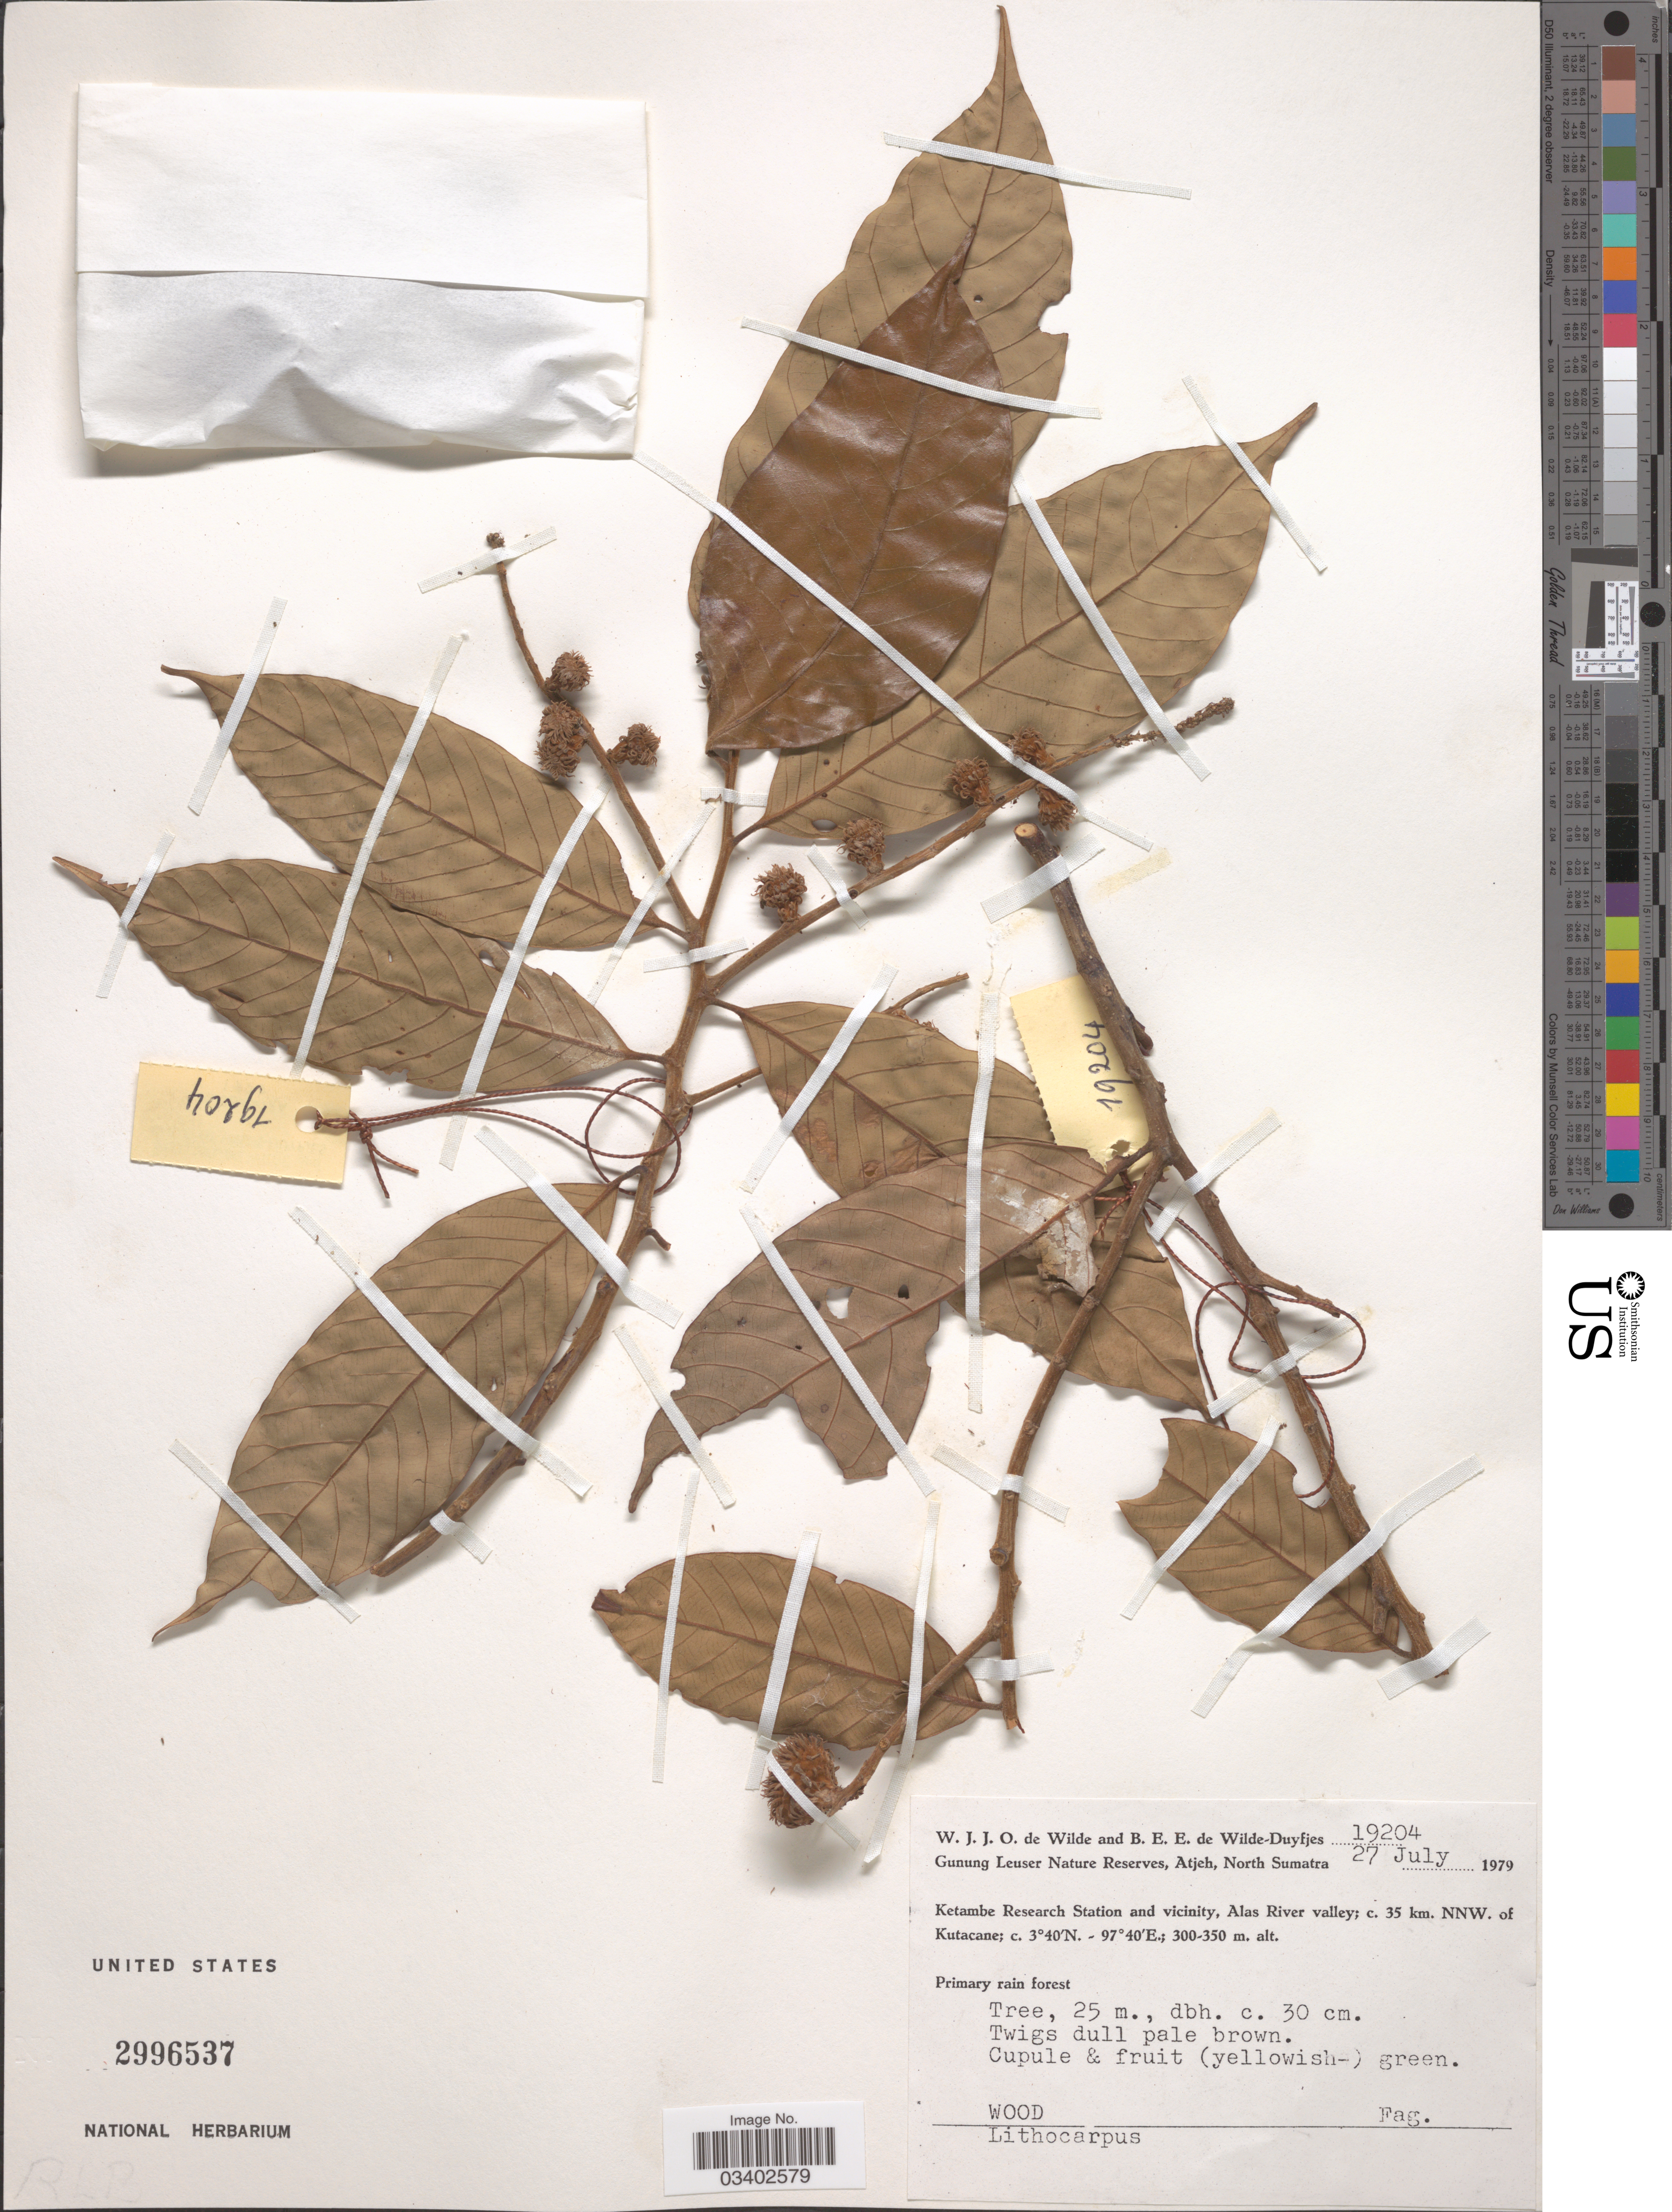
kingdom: Plantae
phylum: Tracheophyta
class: Magnoliopsida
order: Fagales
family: Fagaceae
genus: Lithocarpus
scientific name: Lithocarpus sp.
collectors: W. J. de Wilde & B. E. de Wilde-Duyfjes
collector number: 19204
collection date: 1979-07-27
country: Indonesia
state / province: Sumatra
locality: Gunung Leuser Nature Reserves, Atjeh, North Sumatra. Ketambe Research Station and vicinity, Alas River valley; c. 35 km. NNW. of Kutacane.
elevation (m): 300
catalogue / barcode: US 2996537